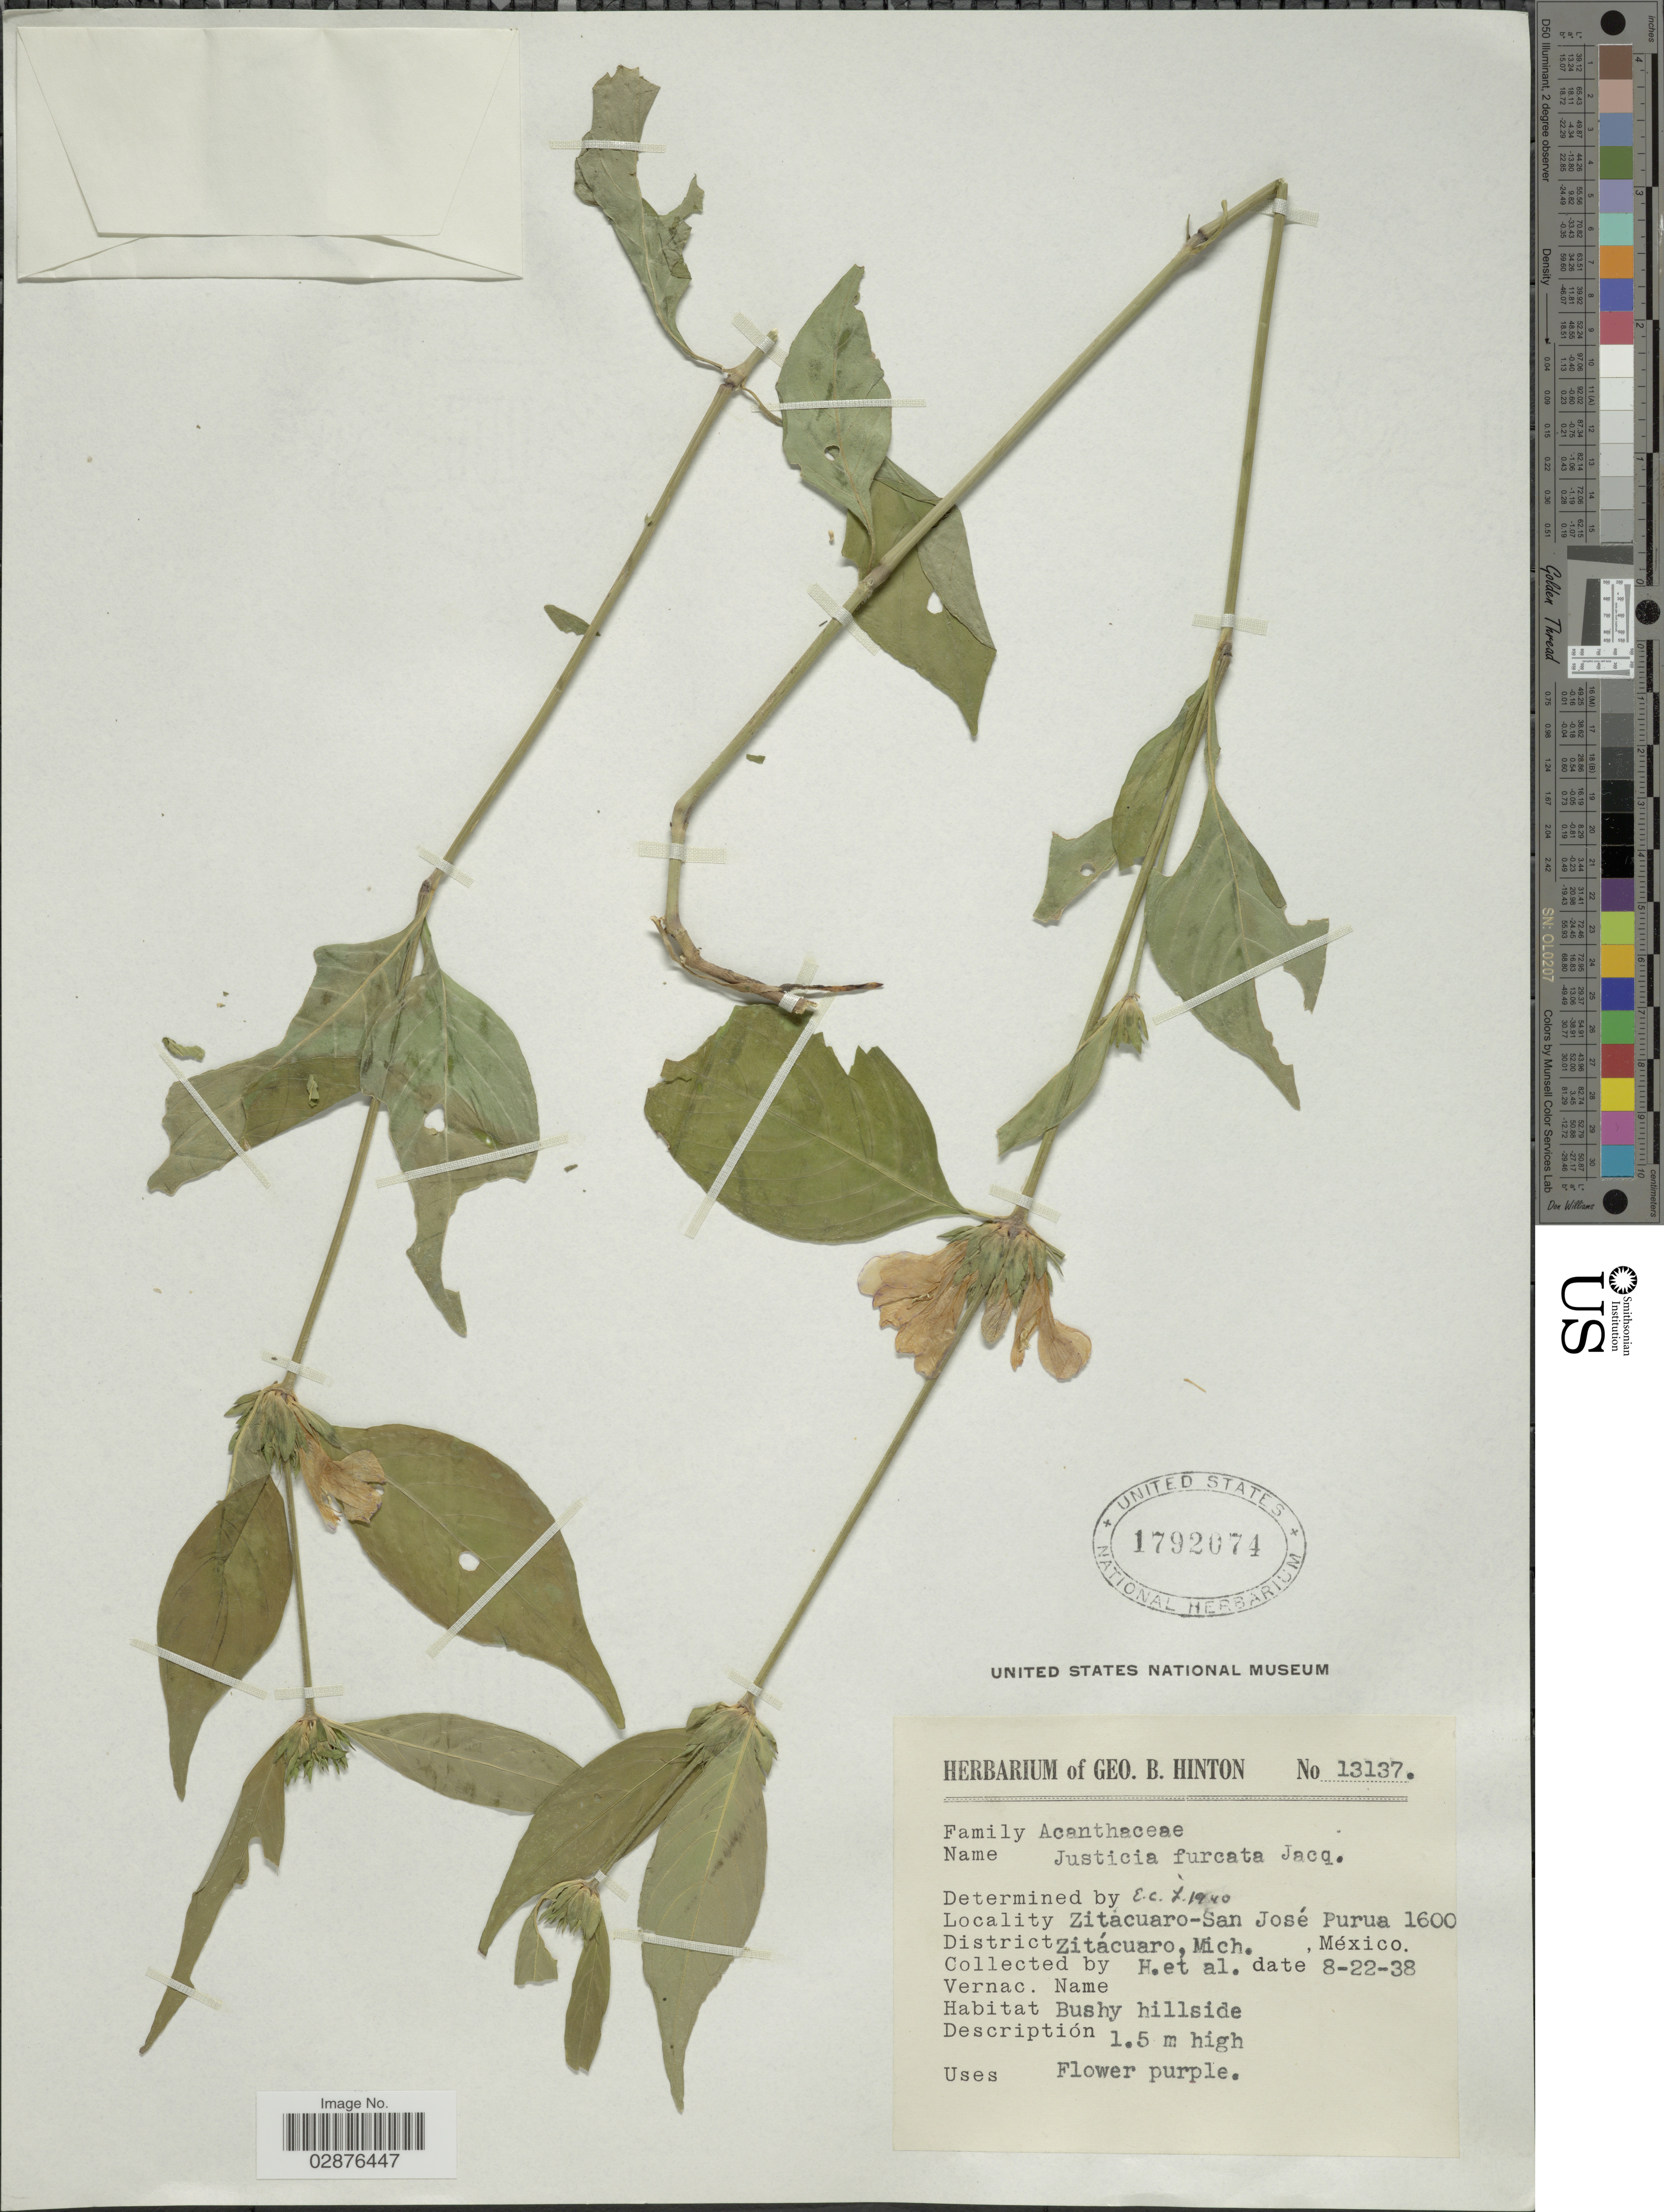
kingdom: Plantae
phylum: Tracheophyta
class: Magnoliopsida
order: Lamiales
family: Acanthaceae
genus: Justicia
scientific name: Justicia furcata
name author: Lam.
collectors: G. B. Hinton & et al.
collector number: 13137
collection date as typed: Transcribed d/m/y: 22/8/38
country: Mexico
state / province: Michoacán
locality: Zitácuaro-San José Purua. District Zitácuaro, Mich.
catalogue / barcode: US 1792074